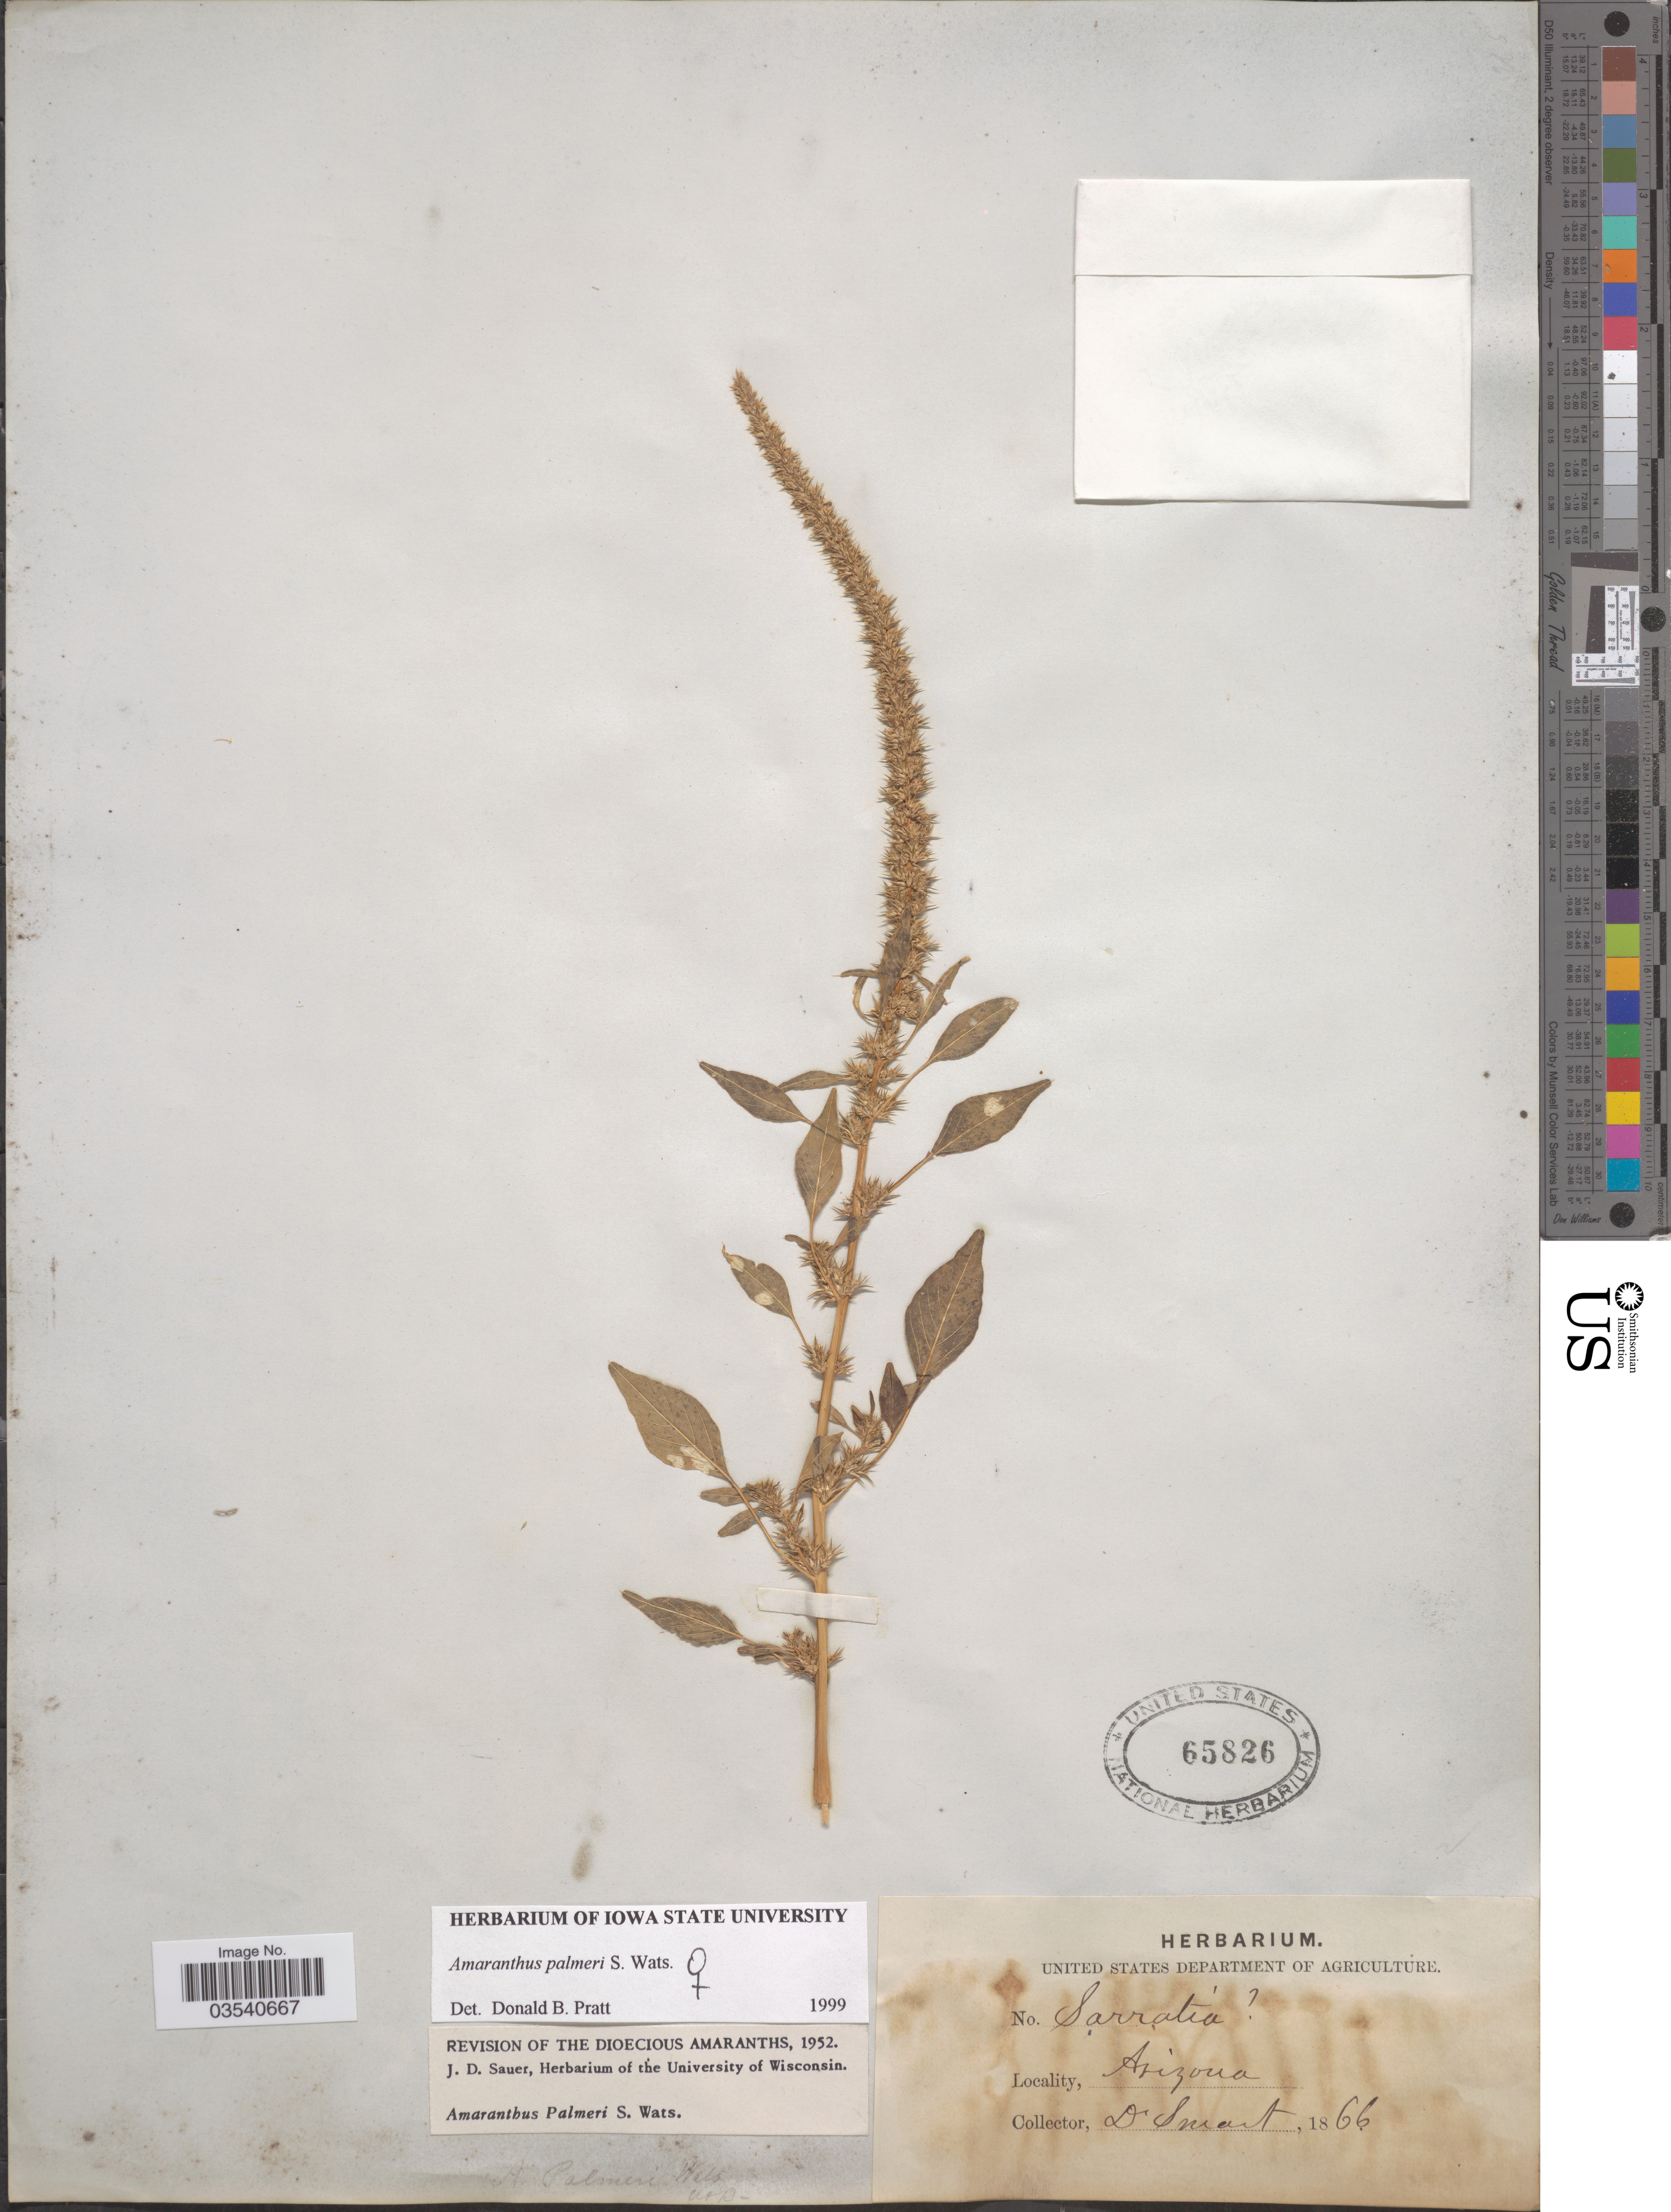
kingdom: Plantae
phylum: Tracheophyta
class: Magnoliopsida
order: Caryophyllales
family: Amaranthaceae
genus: Amaranthus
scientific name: Amaranthus palmeri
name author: S. Watson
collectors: -. Smart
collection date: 1866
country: United States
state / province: Arizona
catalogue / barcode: US 65826